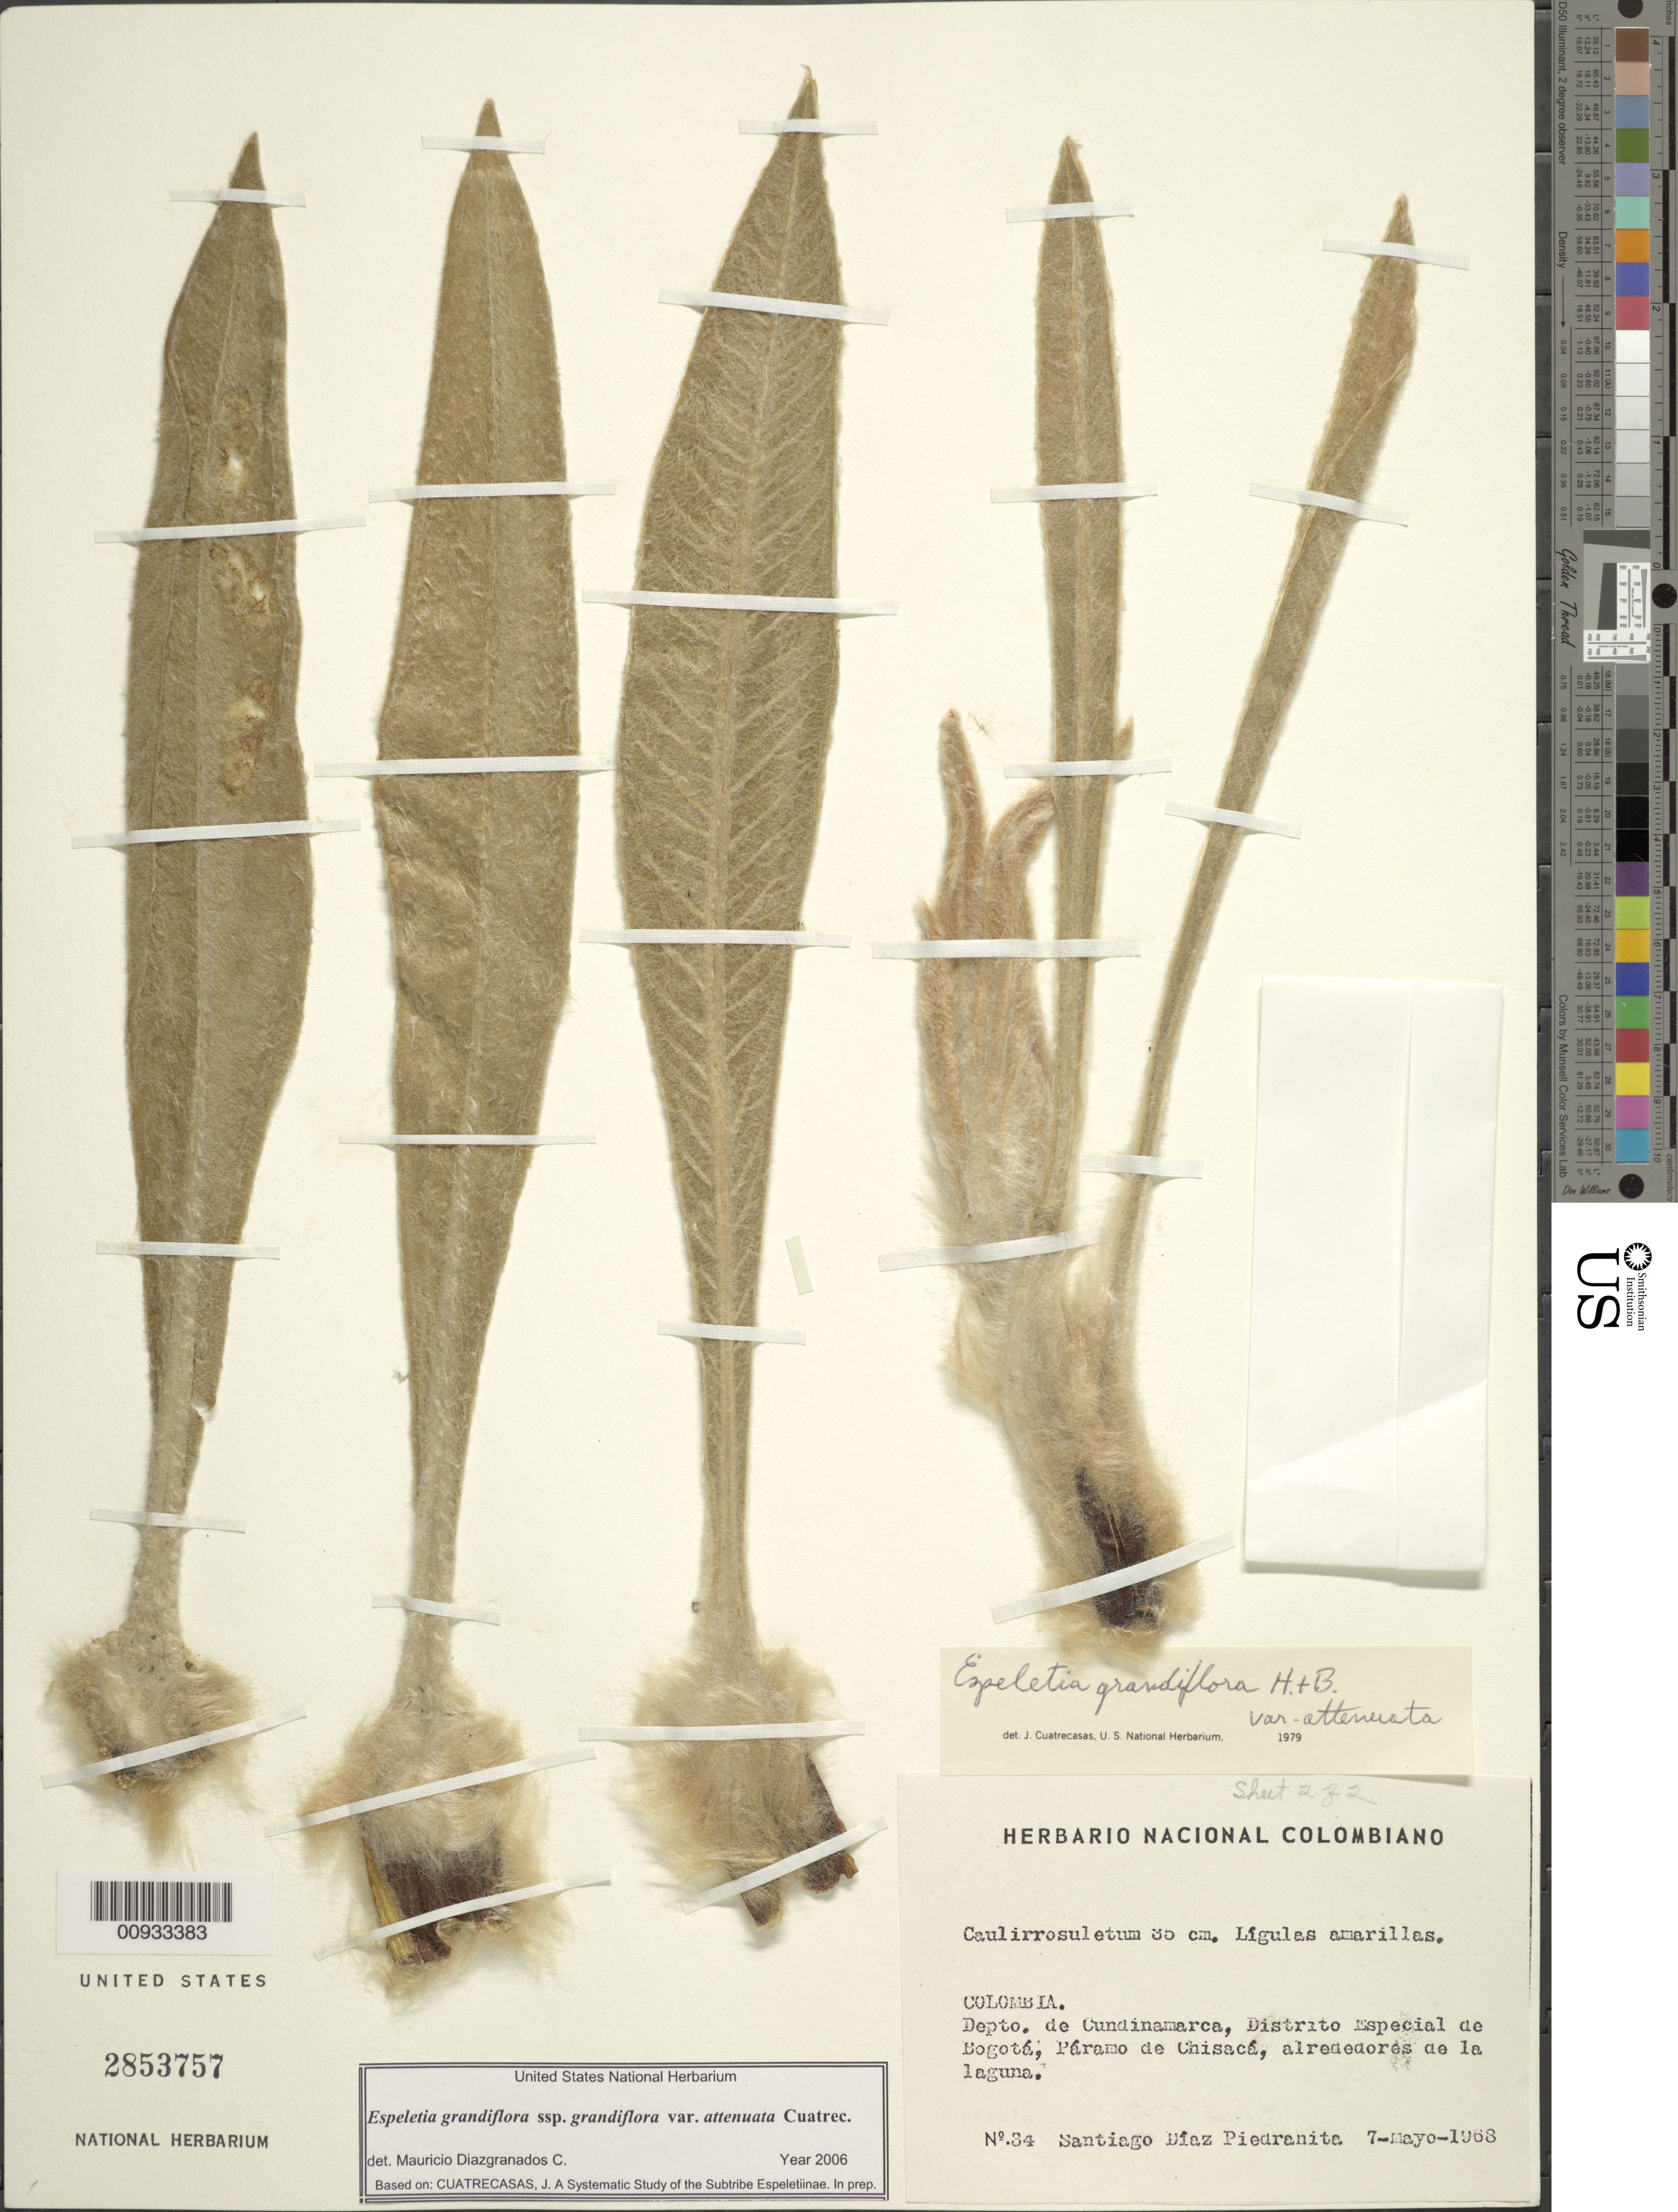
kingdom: Plantae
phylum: Tracheophyta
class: Magnoliopsida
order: Asterales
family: Asteraceae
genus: Espeletia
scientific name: Espeletia grandiflora var. attenuata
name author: Cuatrec.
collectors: S. Díaz Píedrahíta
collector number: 34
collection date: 1968-05-07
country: Colombia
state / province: Cundinamarca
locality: Distrito Especial de Bogota, Paramo de Chisaca, alrededores de la laguna.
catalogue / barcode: US 2853757